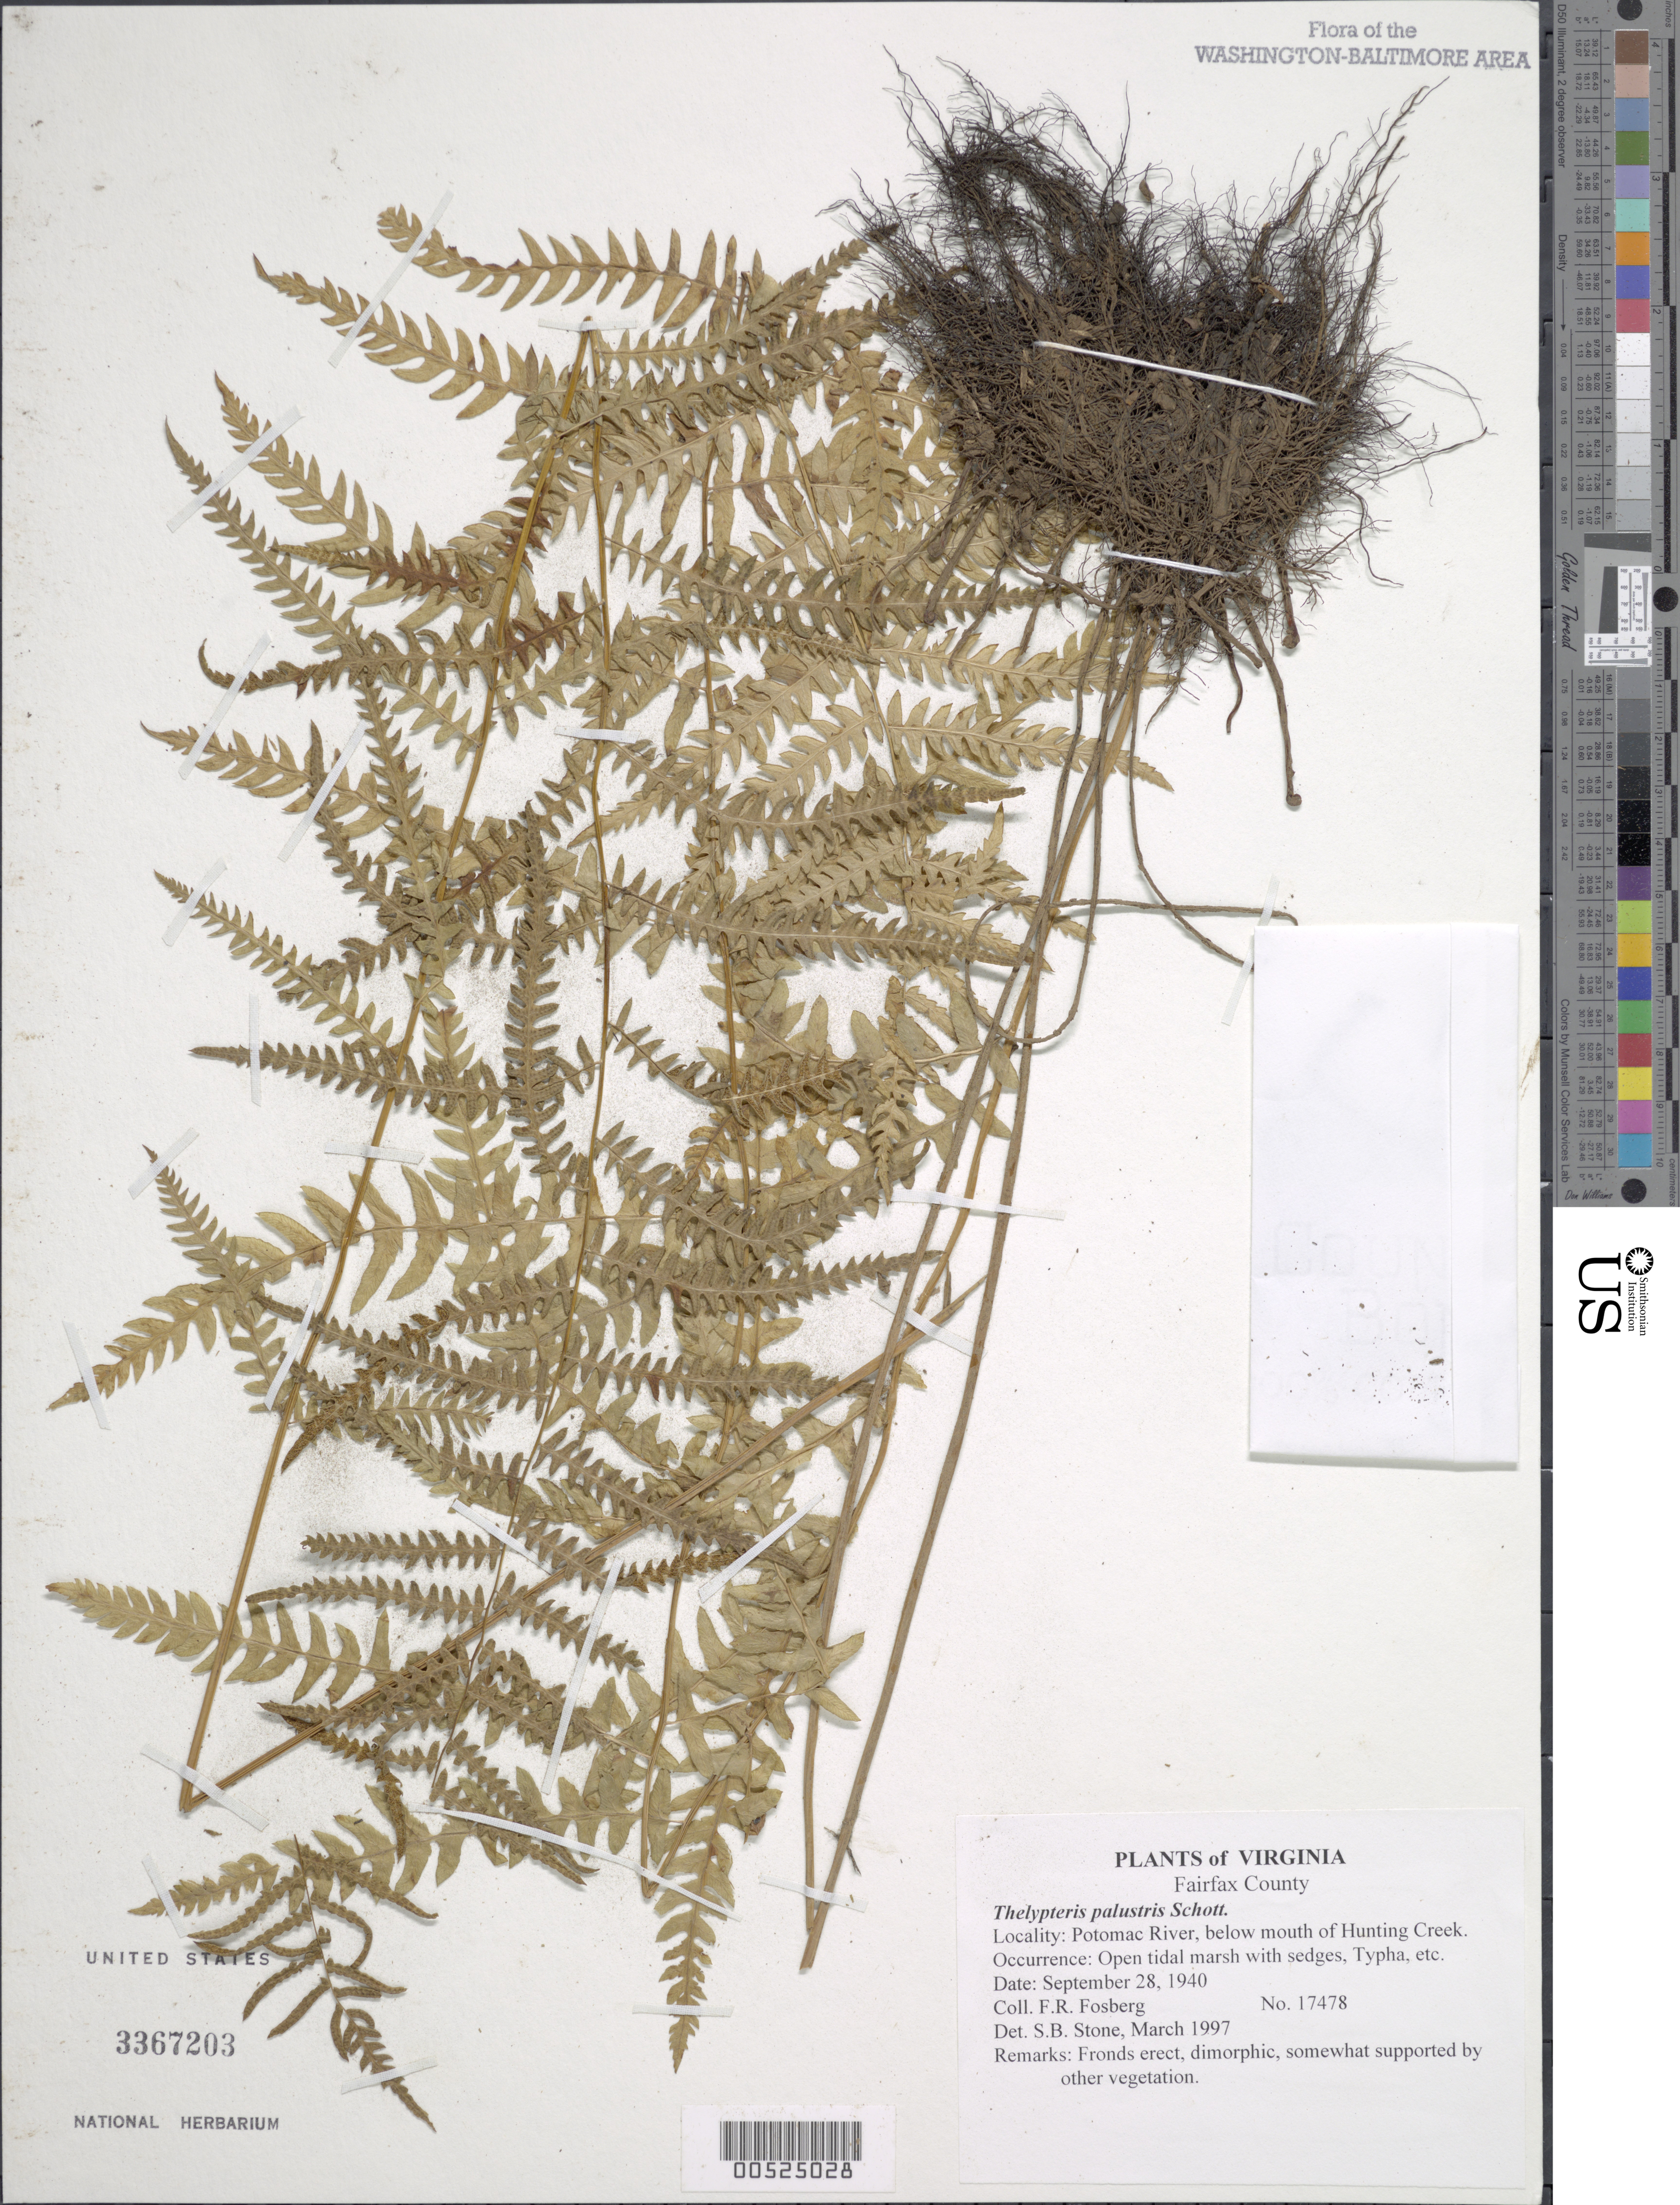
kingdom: Plantae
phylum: Tracheophyta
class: Polypodiopsida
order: Polypodiales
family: Thelypteridaceae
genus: Thelypteris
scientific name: Thelypteris palustris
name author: (Salisb.) Schott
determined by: Stone, S. B.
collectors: F. R. Fosberg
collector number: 17478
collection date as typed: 28 Sep 1939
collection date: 1939-09-28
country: United States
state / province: Virginia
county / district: Fairfax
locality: Potomac River, below mouth of Hunting Creek.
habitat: Open tidal marsh with sedges, Typha, etc.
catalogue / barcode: US 3367203